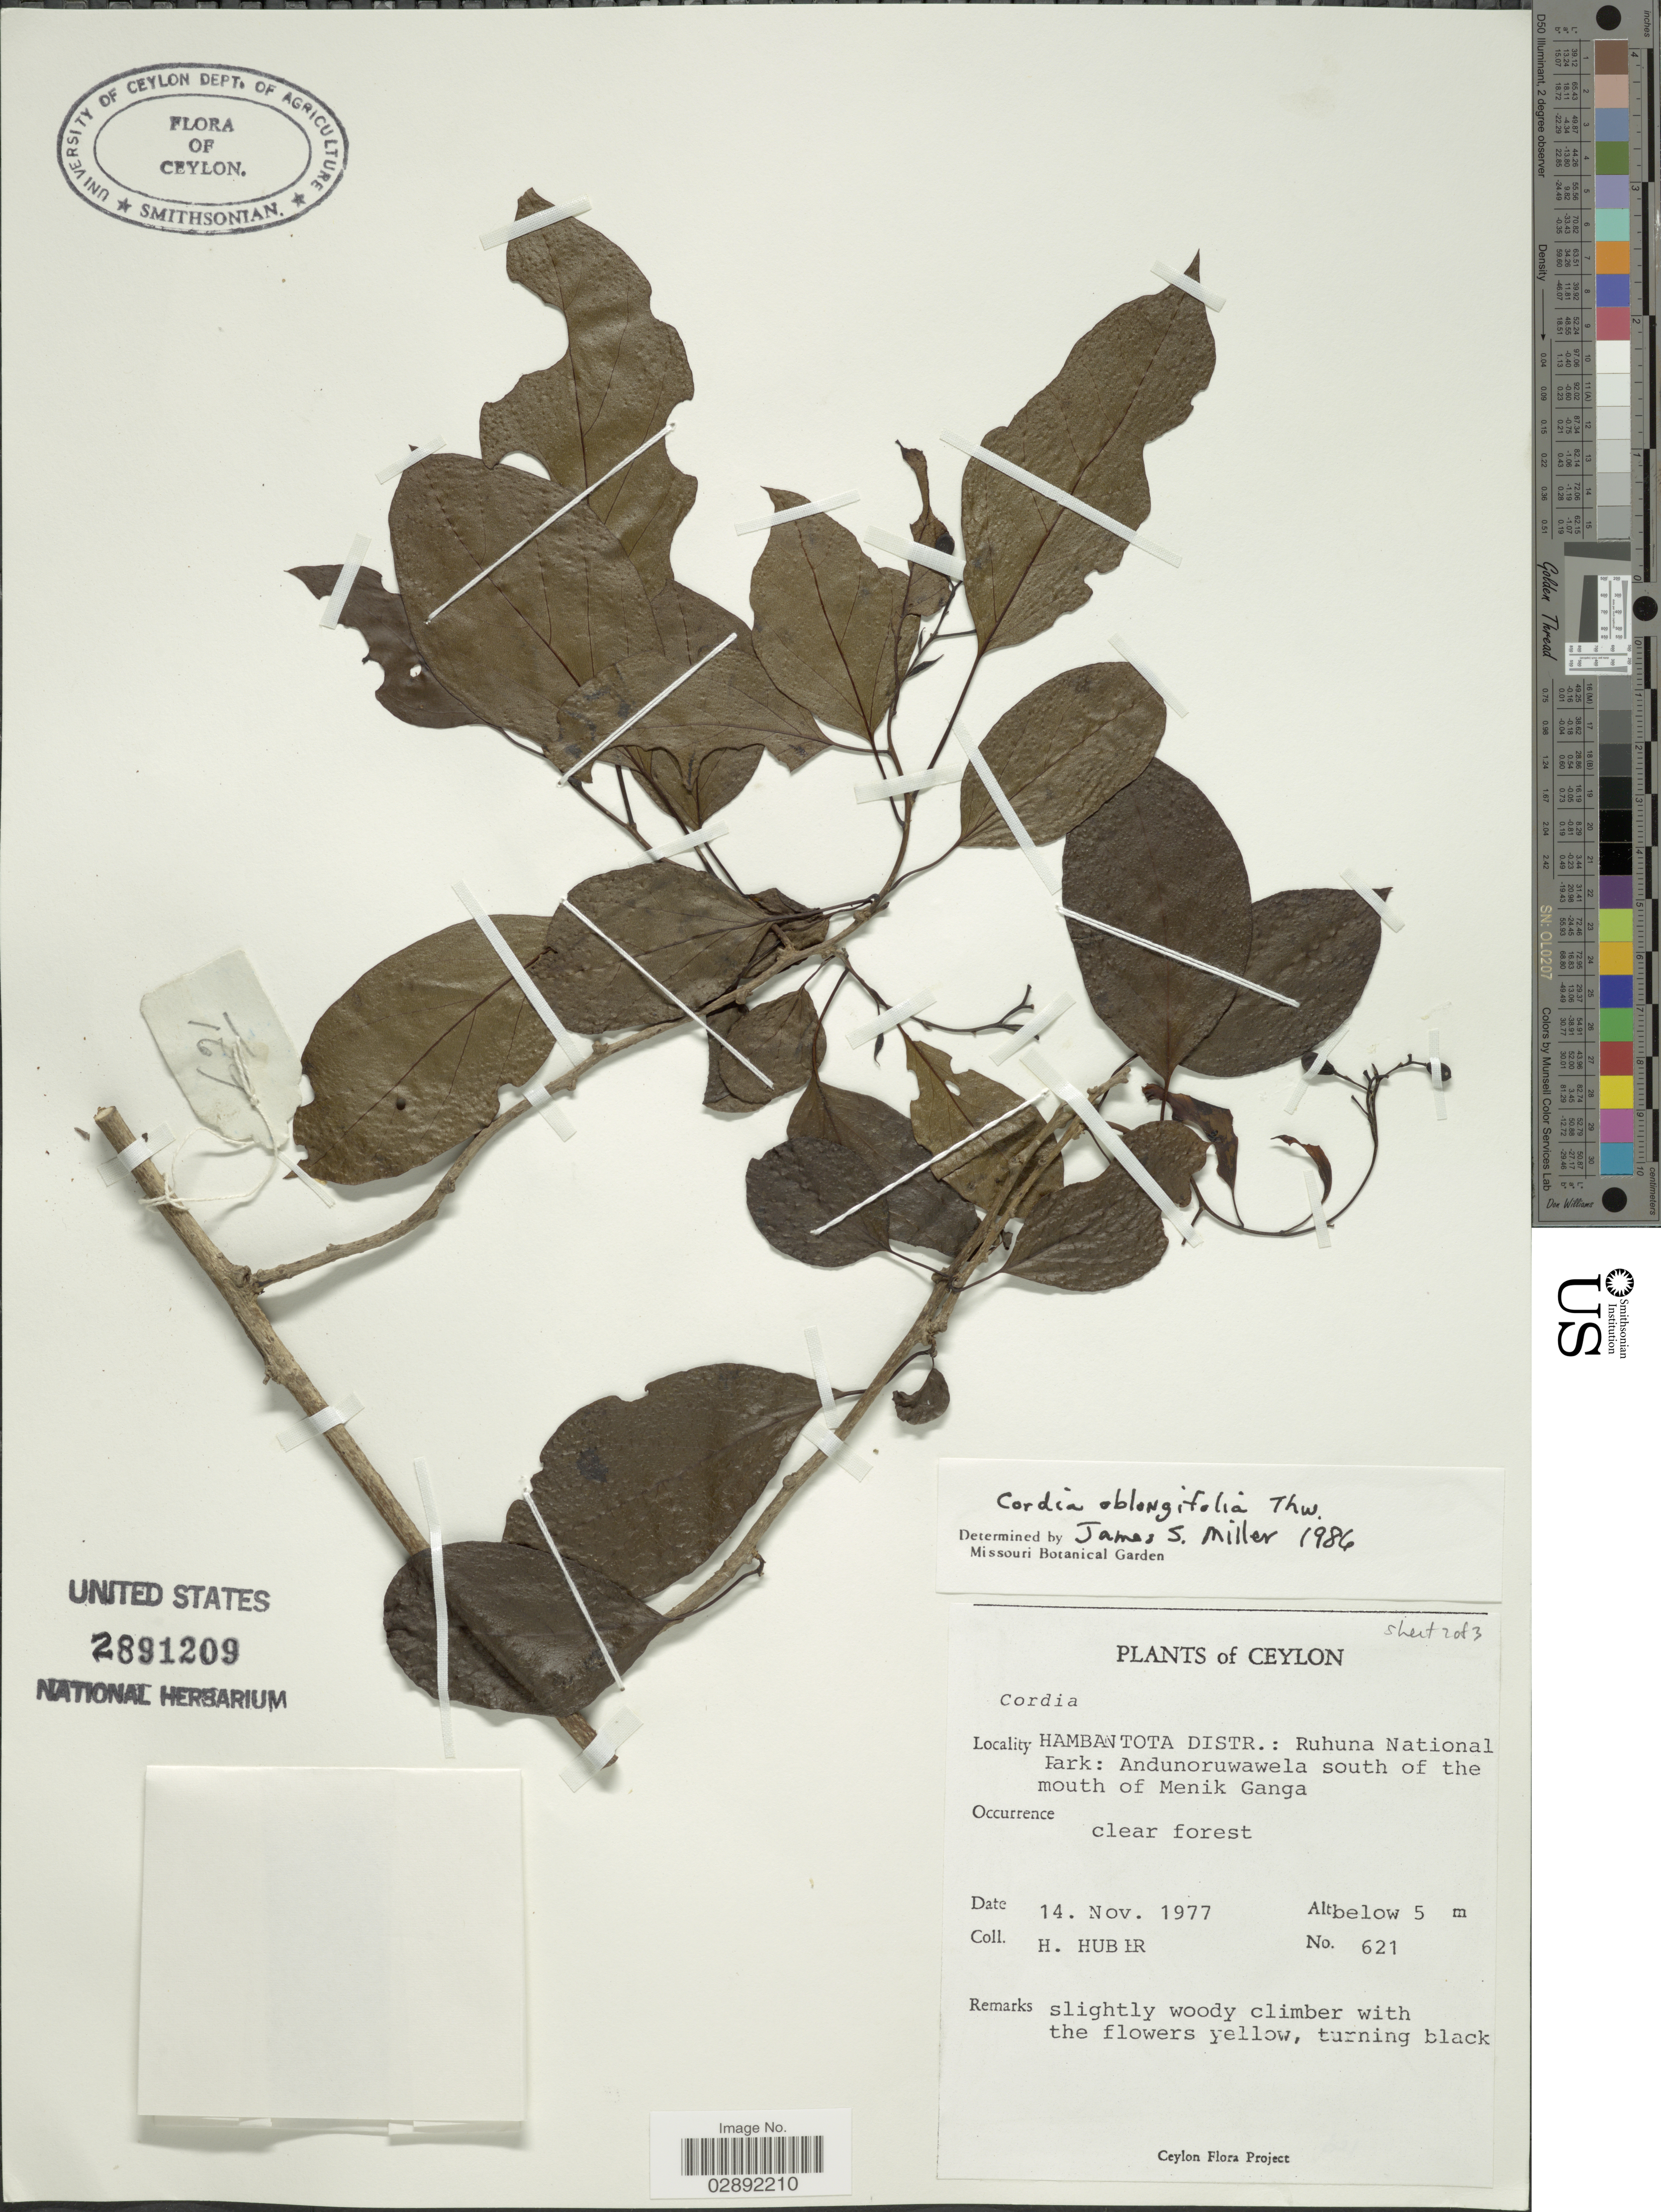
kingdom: Plantae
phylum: Tracheophyta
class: Magnoliopsida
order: Boraginales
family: Cordiaceae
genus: Cordia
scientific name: Cordia oblongifolia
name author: Thwaites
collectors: H. Huber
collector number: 621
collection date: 1977-11-14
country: Sri Lanka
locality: Ceylon. Hambantota Distr.: Ruhuna National Park: Andunoruwawela south of the mouth of Menik Ganga.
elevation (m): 5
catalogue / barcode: US 2891209